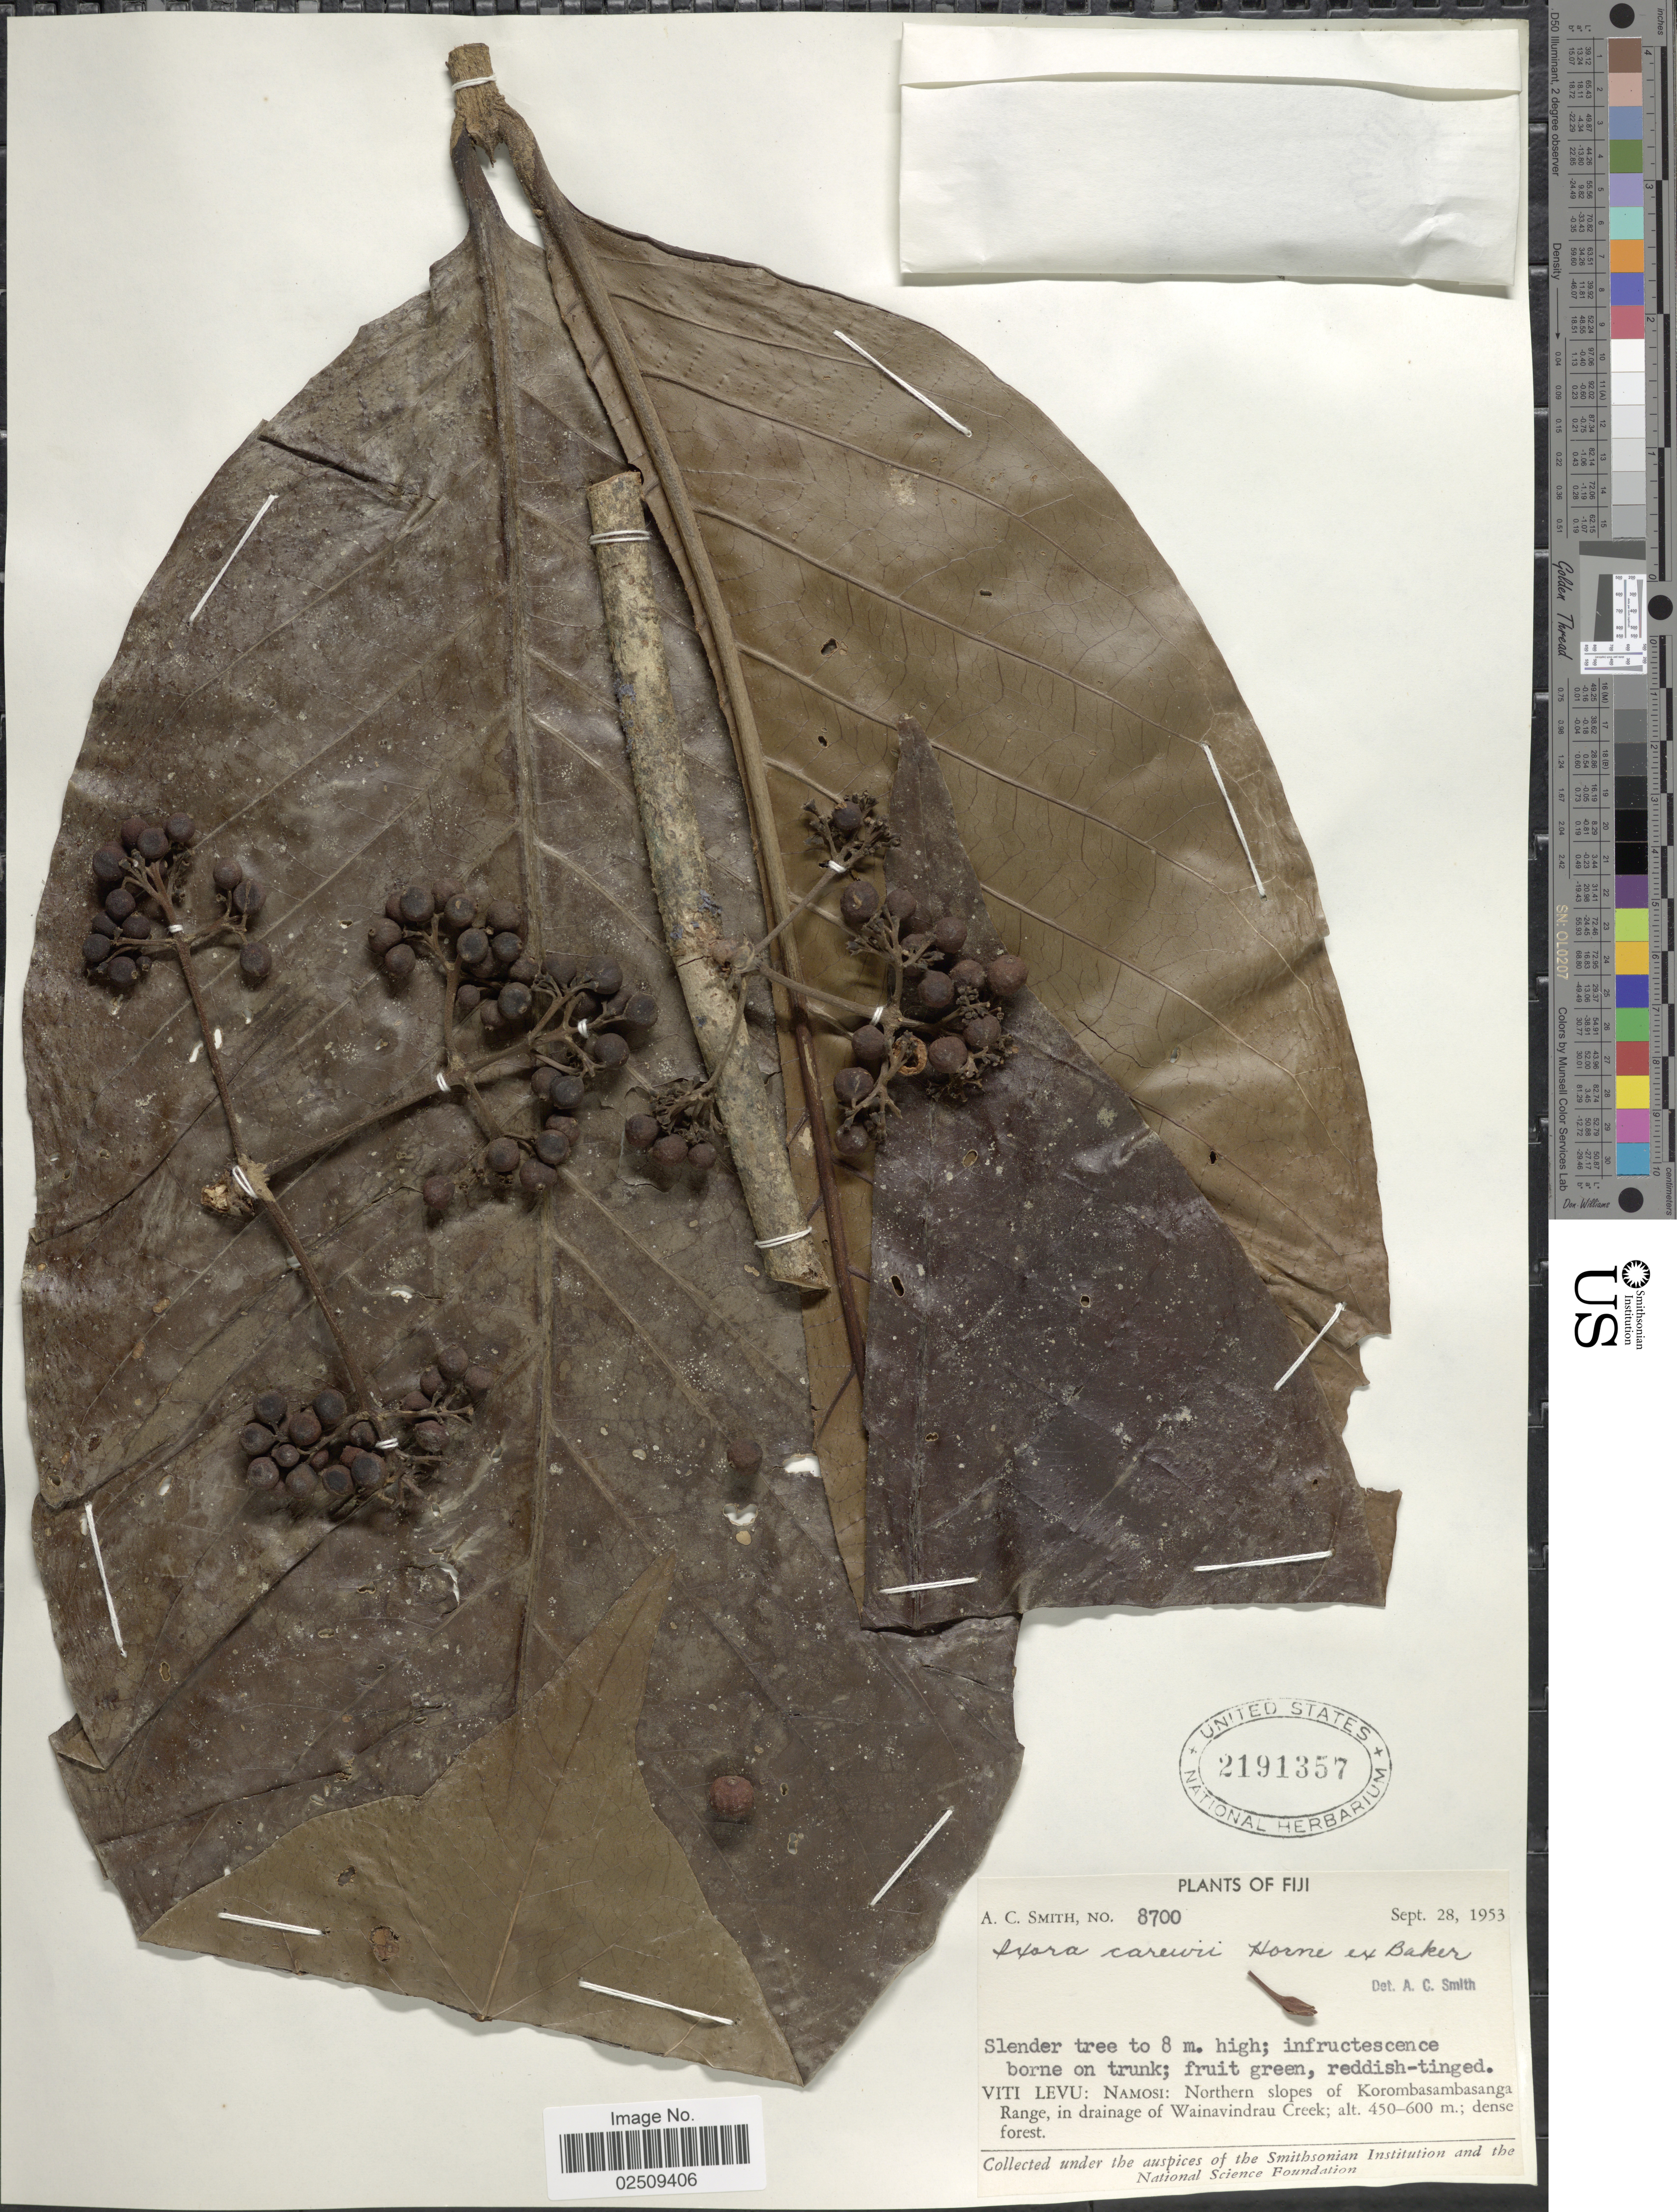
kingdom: Plantae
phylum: Tracheophyta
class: Magnoliopsida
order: Gentianales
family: Rubiaceae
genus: Ixora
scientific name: Ixora carewii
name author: Horne ex Baker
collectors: A. C. Smith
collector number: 8700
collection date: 1953-09-28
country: Fiji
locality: Viti Levu: Namosi: Northern slopes of Korombasambasanga. Range, in drainage of Wainavindrau Creek; dense forest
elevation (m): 450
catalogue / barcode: US 2191357